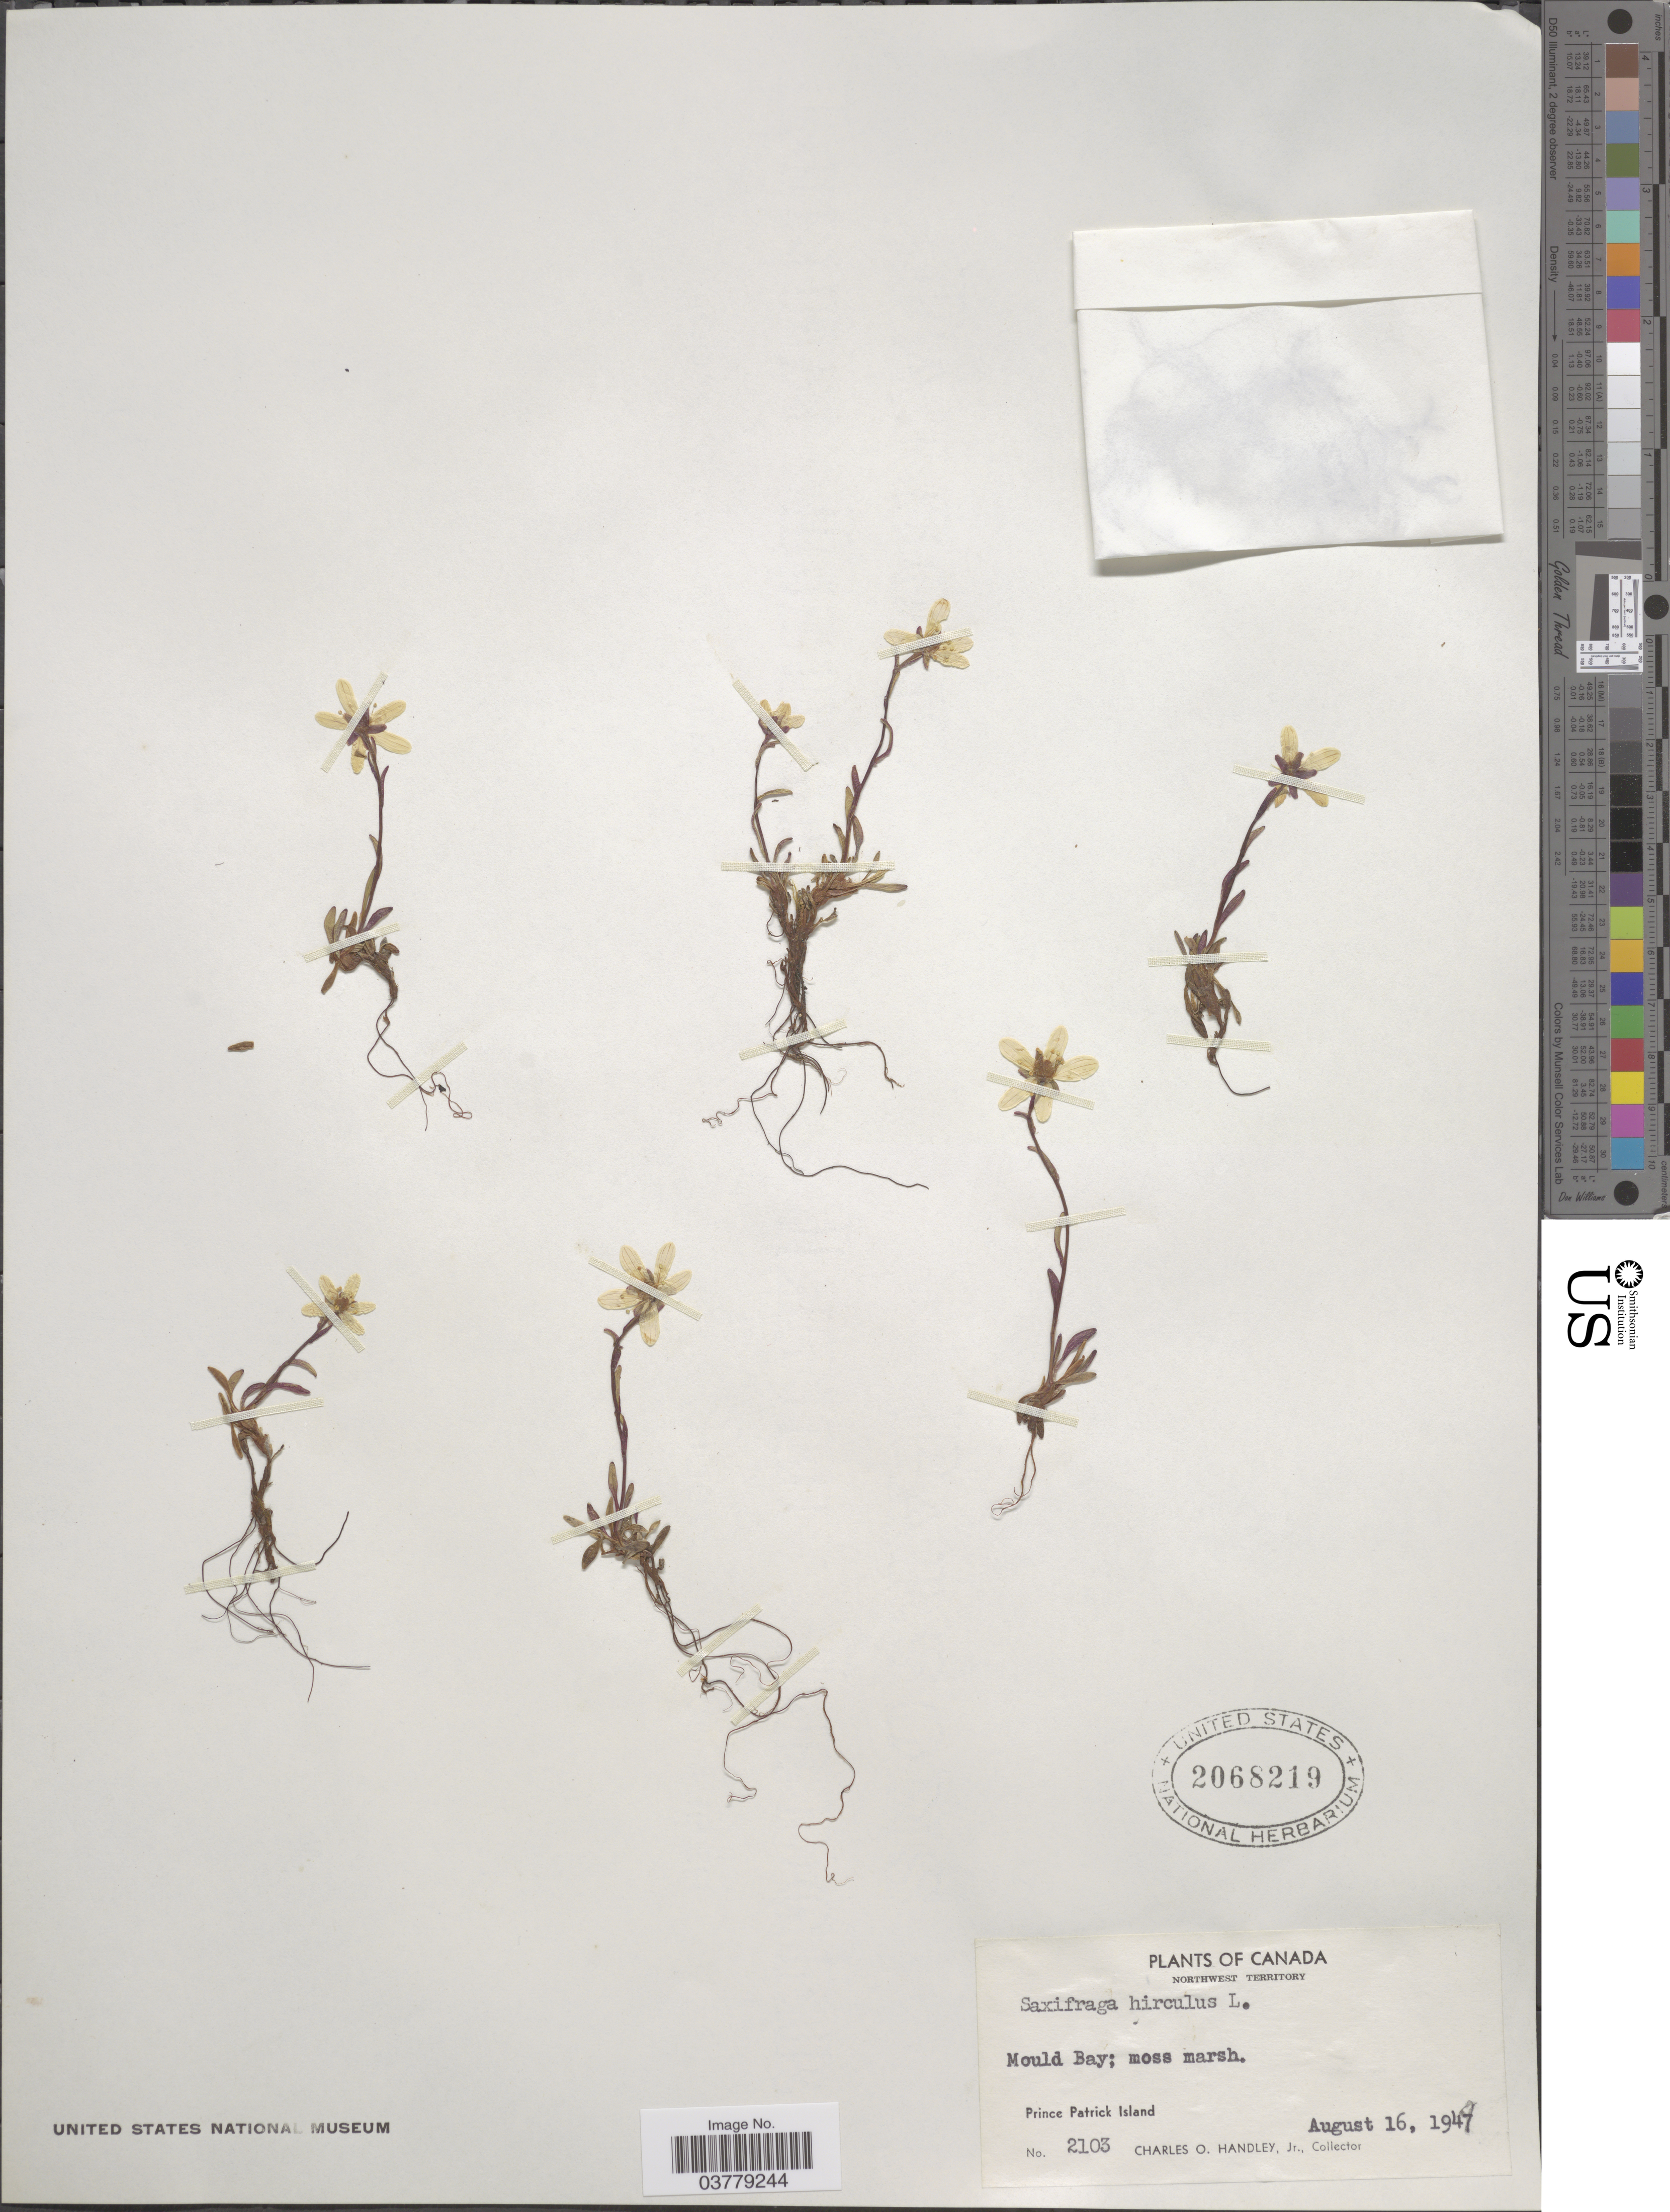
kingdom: Plantae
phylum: Tracheophyta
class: Magnoliopsida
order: Saxifragales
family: Saxifragaceae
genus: Saxifraga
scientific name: Saxifraga hirculus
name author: L.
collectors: C. Handley Jr.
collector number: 2103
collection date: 1947-08-16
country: Canada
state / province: Northwest Territories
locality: Northwest Territory. Mould Bay. Prince Patrick Island.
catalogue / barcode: US 2068219